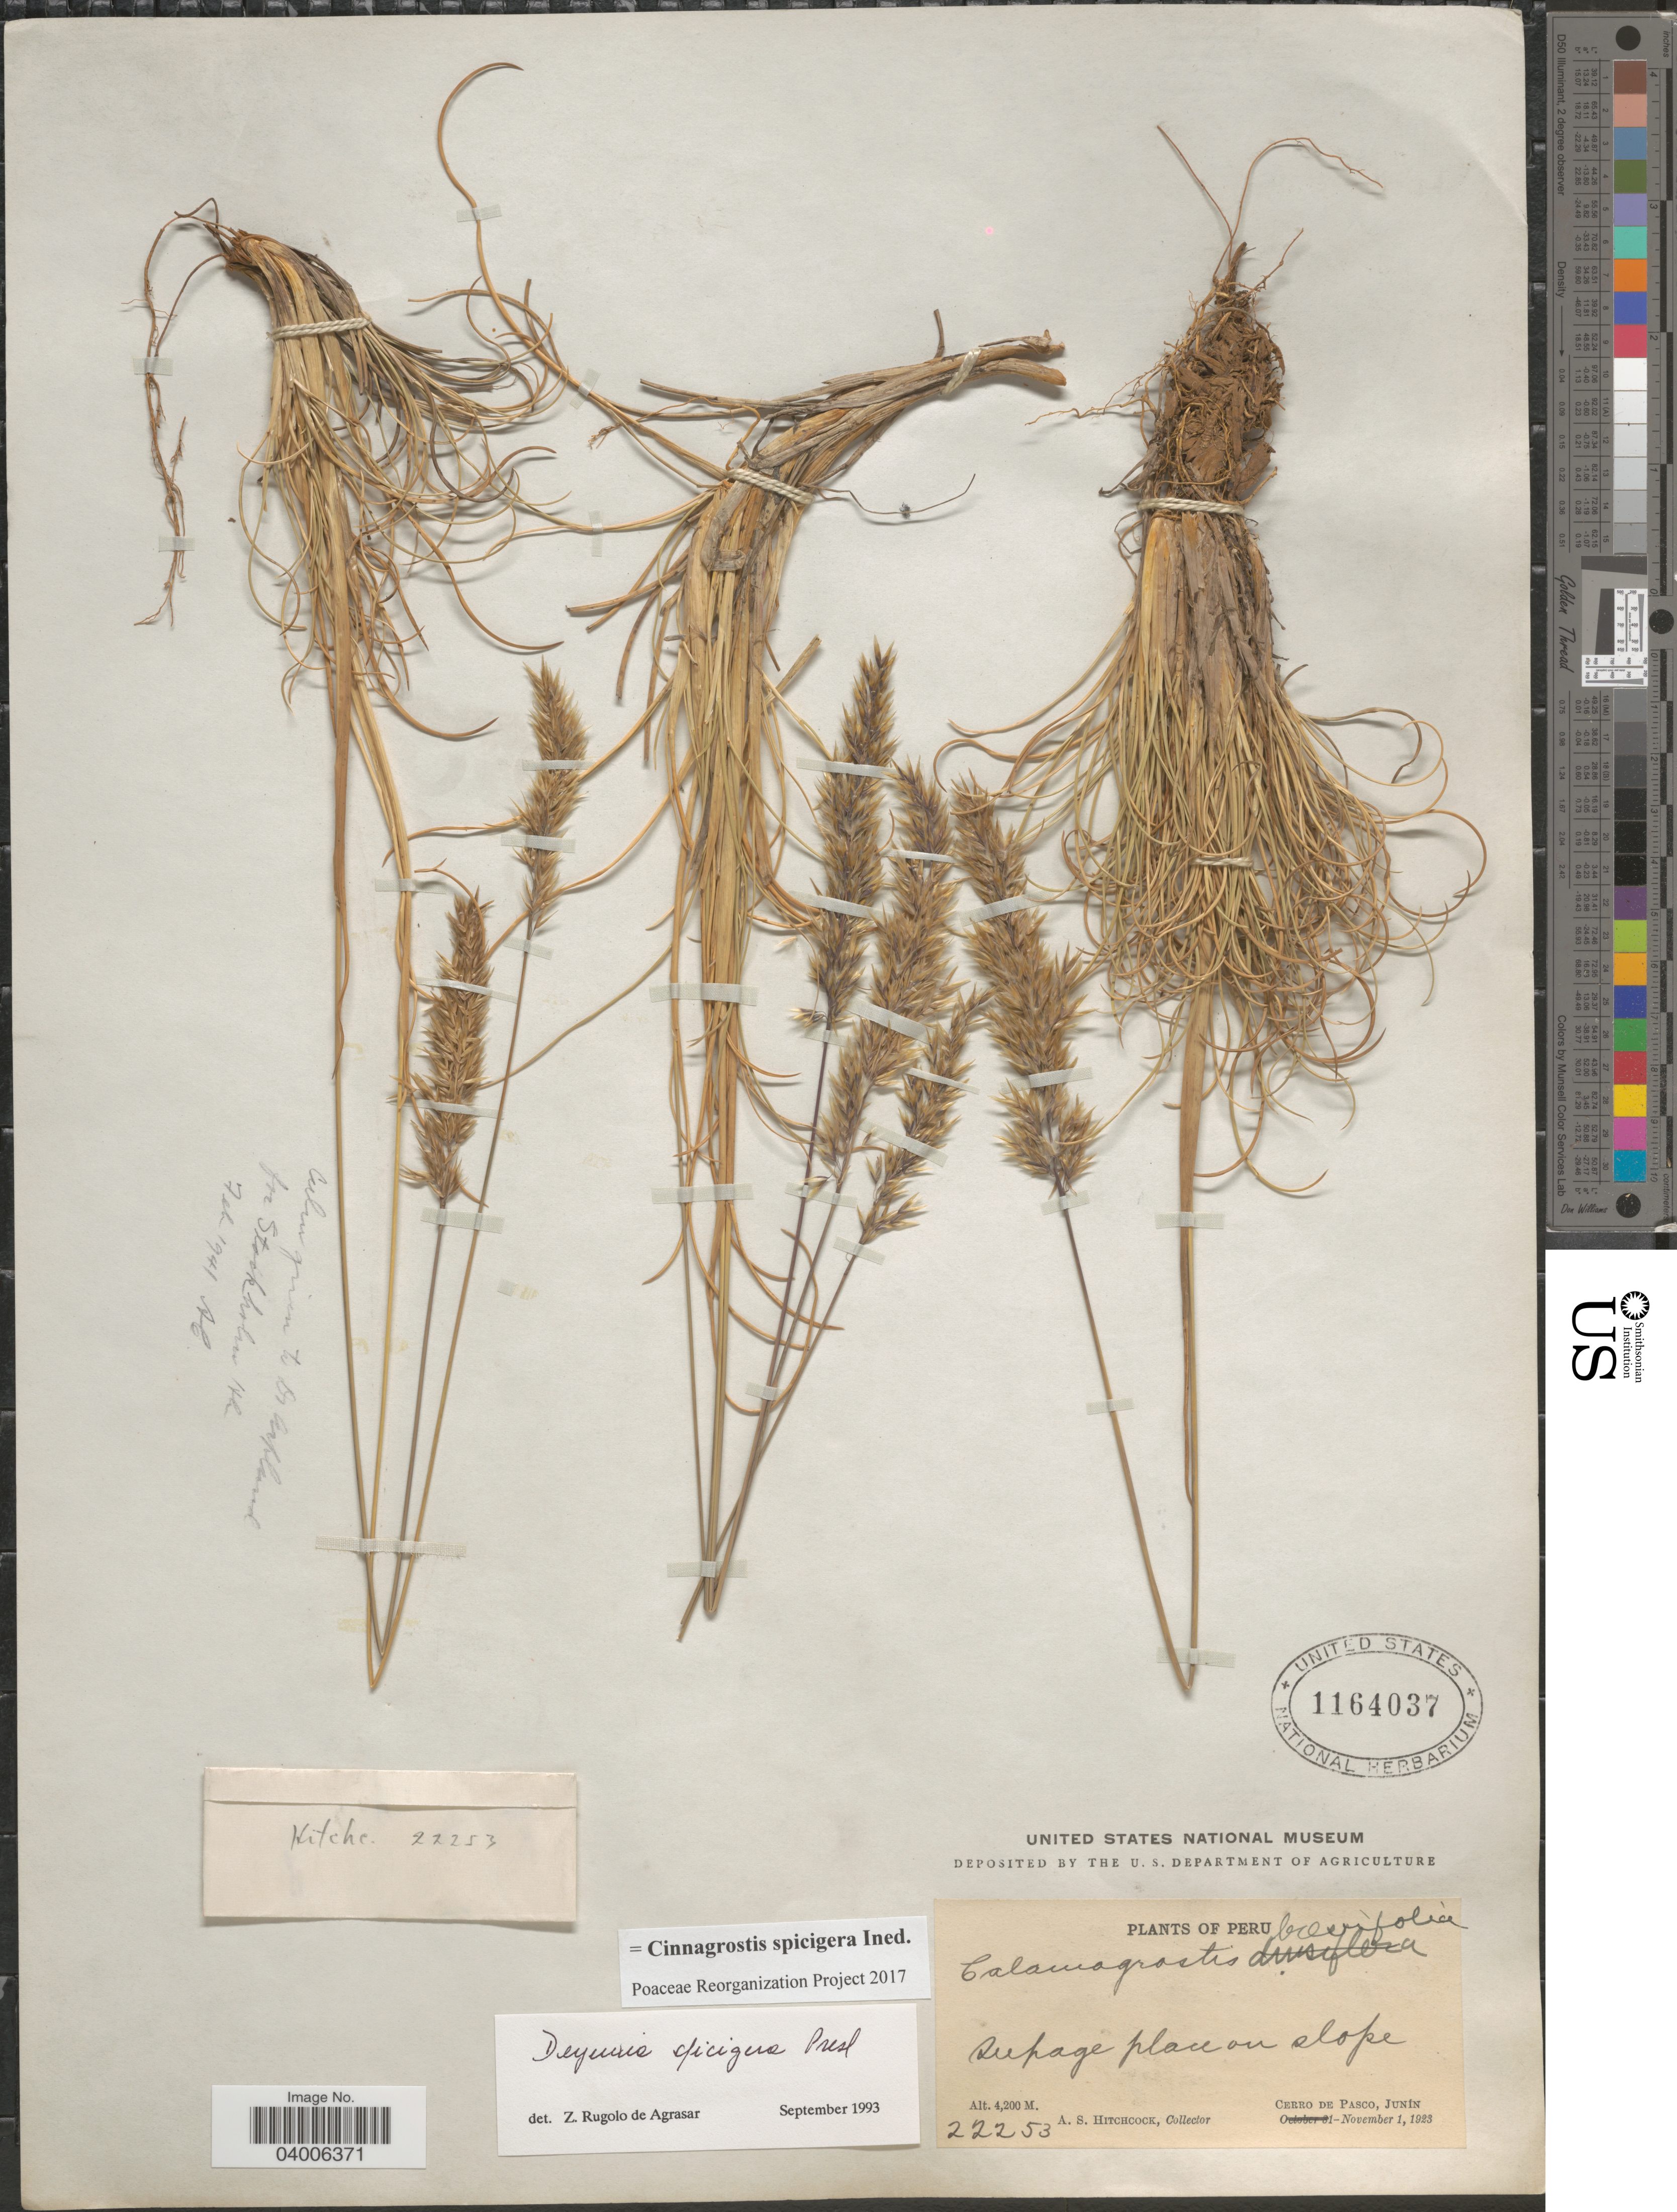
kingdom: Plantae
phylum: Tracheophyta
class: Liliopsida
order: Poales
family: Poaceae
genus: Cinnagrostis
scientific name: Cinnagrostis spicigera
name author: (J. Presl) P.M. Peterson et al.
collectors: A. S. Hitchcock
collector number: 22253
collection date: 1923-11-01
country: Peru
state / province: Junín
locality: Seepage place on slope. Cerro de Pasco.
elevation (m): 4200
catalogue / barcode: US 1164037